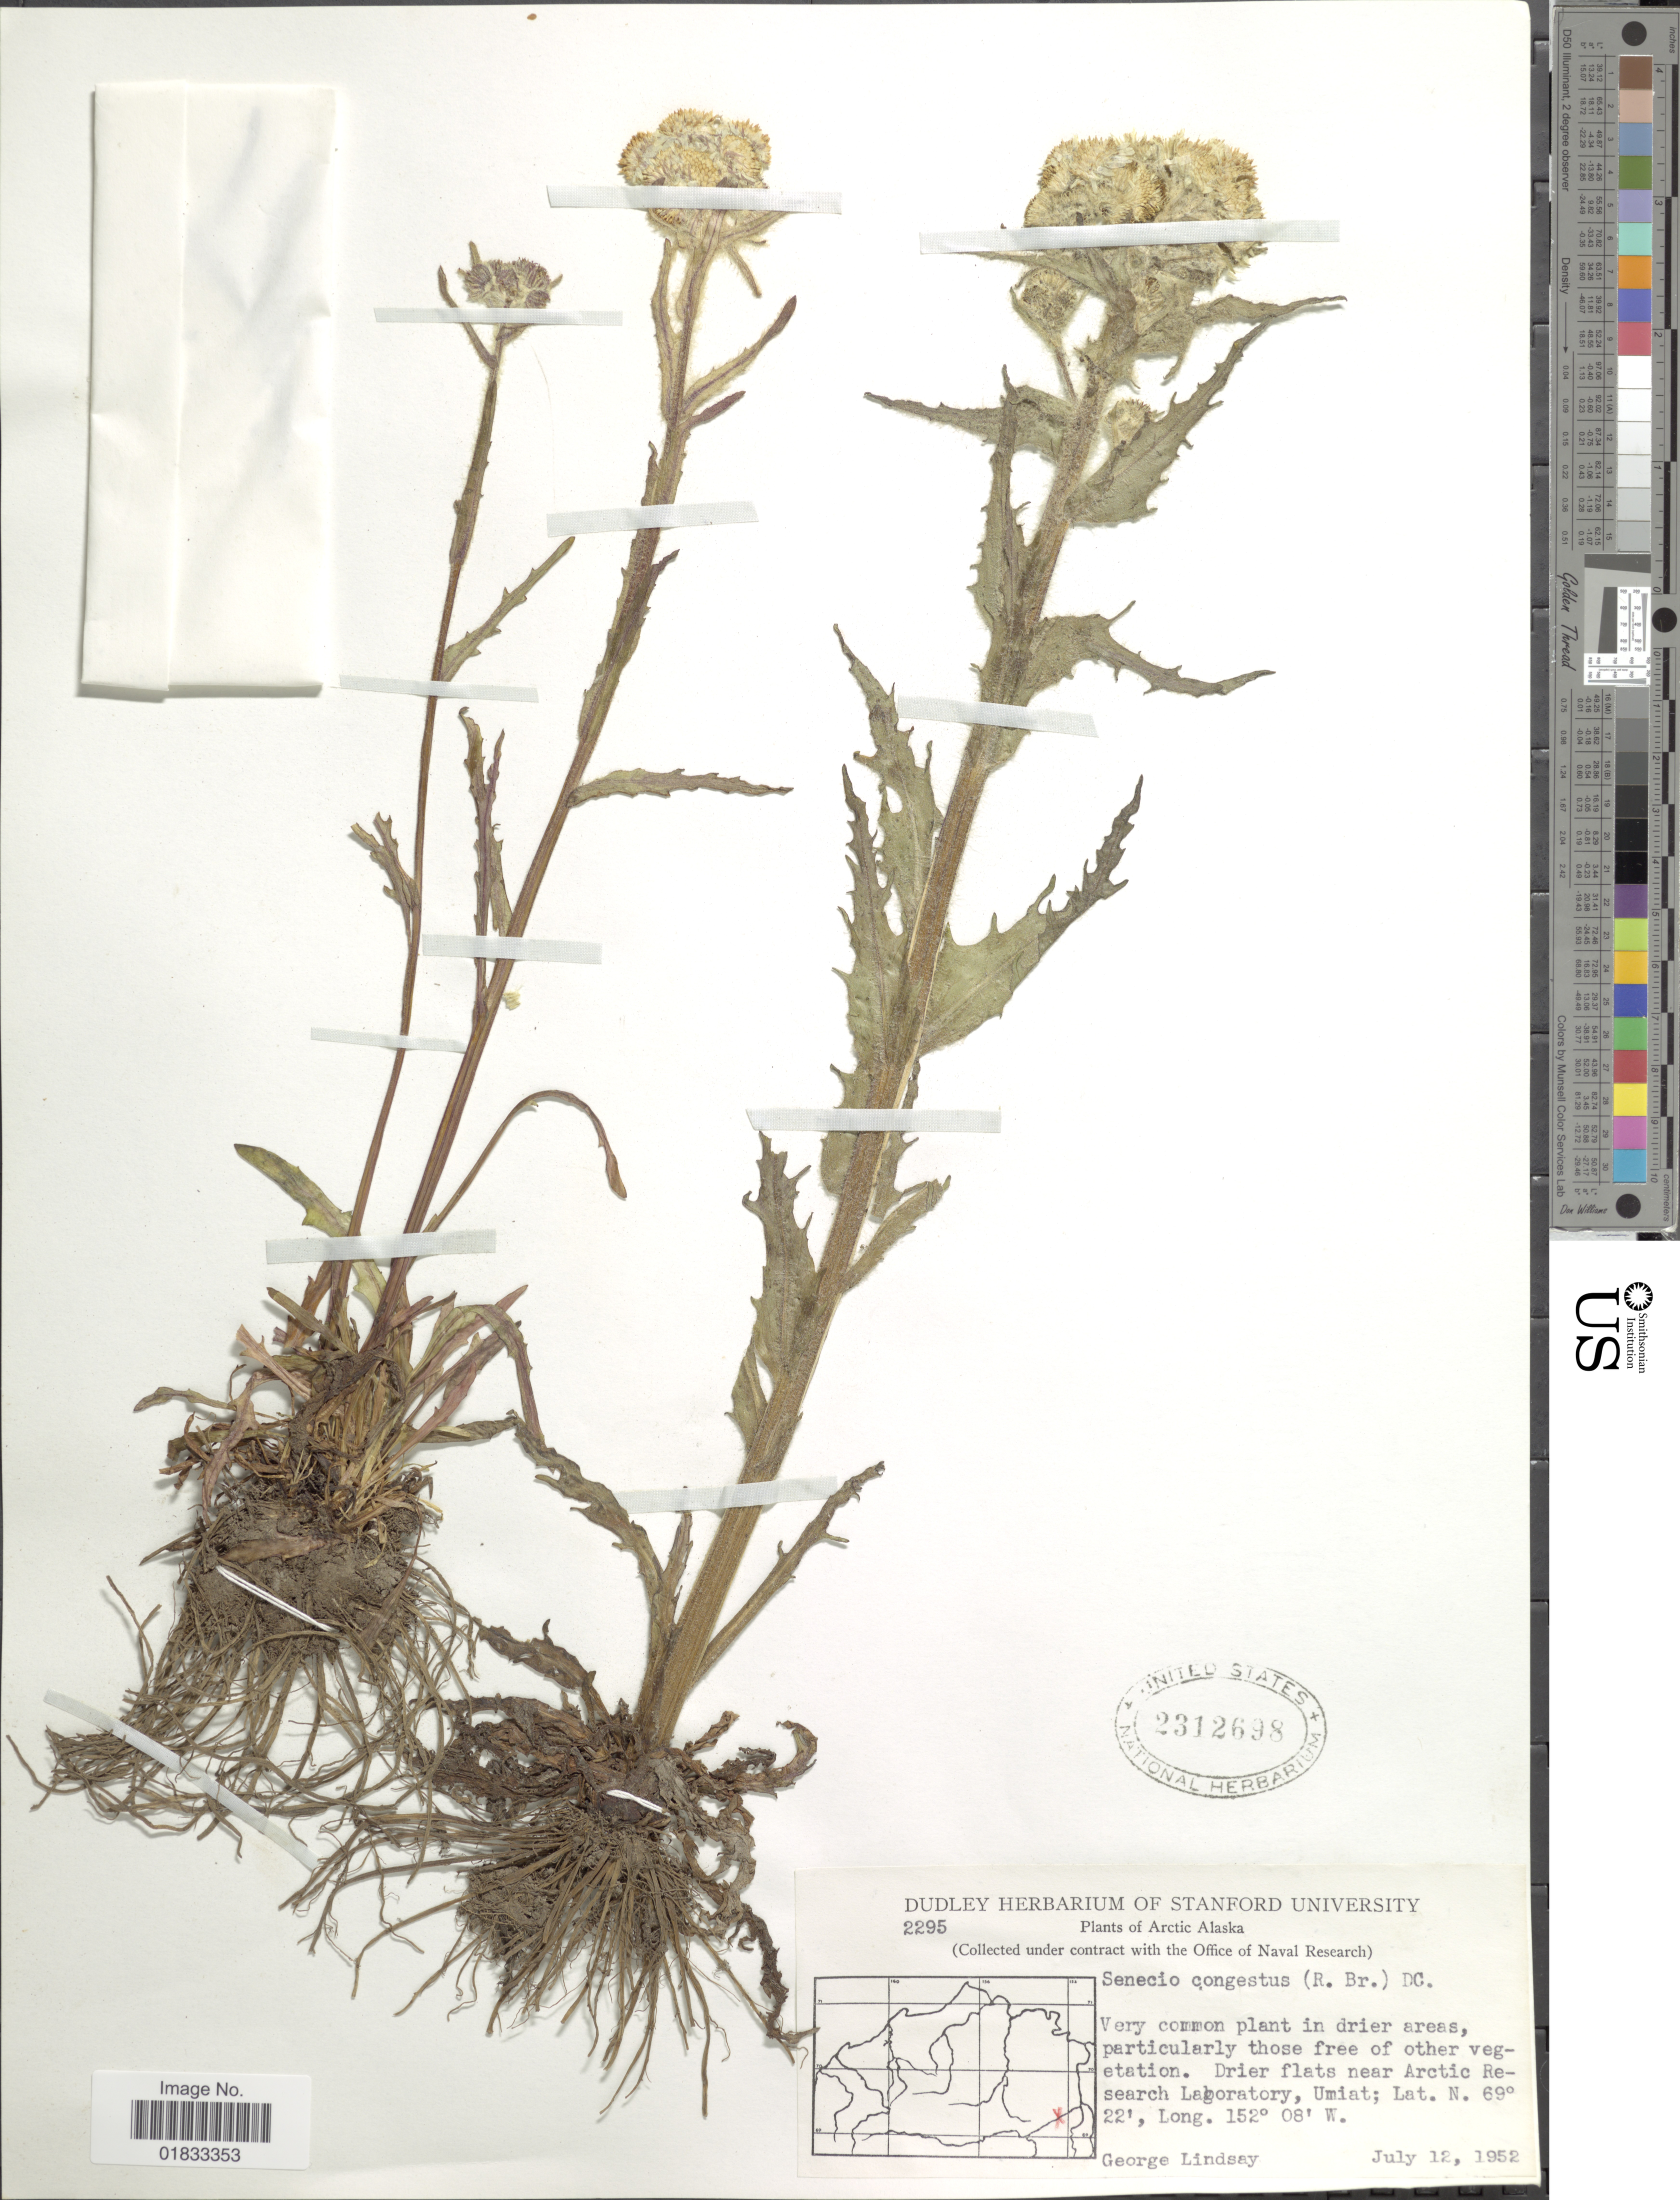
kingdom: Plantae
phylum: Tracheophyta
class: Magnoliopsida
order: Asterales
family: Asteraceae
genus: Tephroseris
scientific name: Tephroseris palustris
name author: (L.) Rchb.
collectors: G. Lindsay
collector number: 2295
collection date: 1952-07-12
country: United States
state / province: Alaska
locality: Arctic Alaska, near Arctic Research Laboratory, Umiat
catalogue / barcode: US 2312698